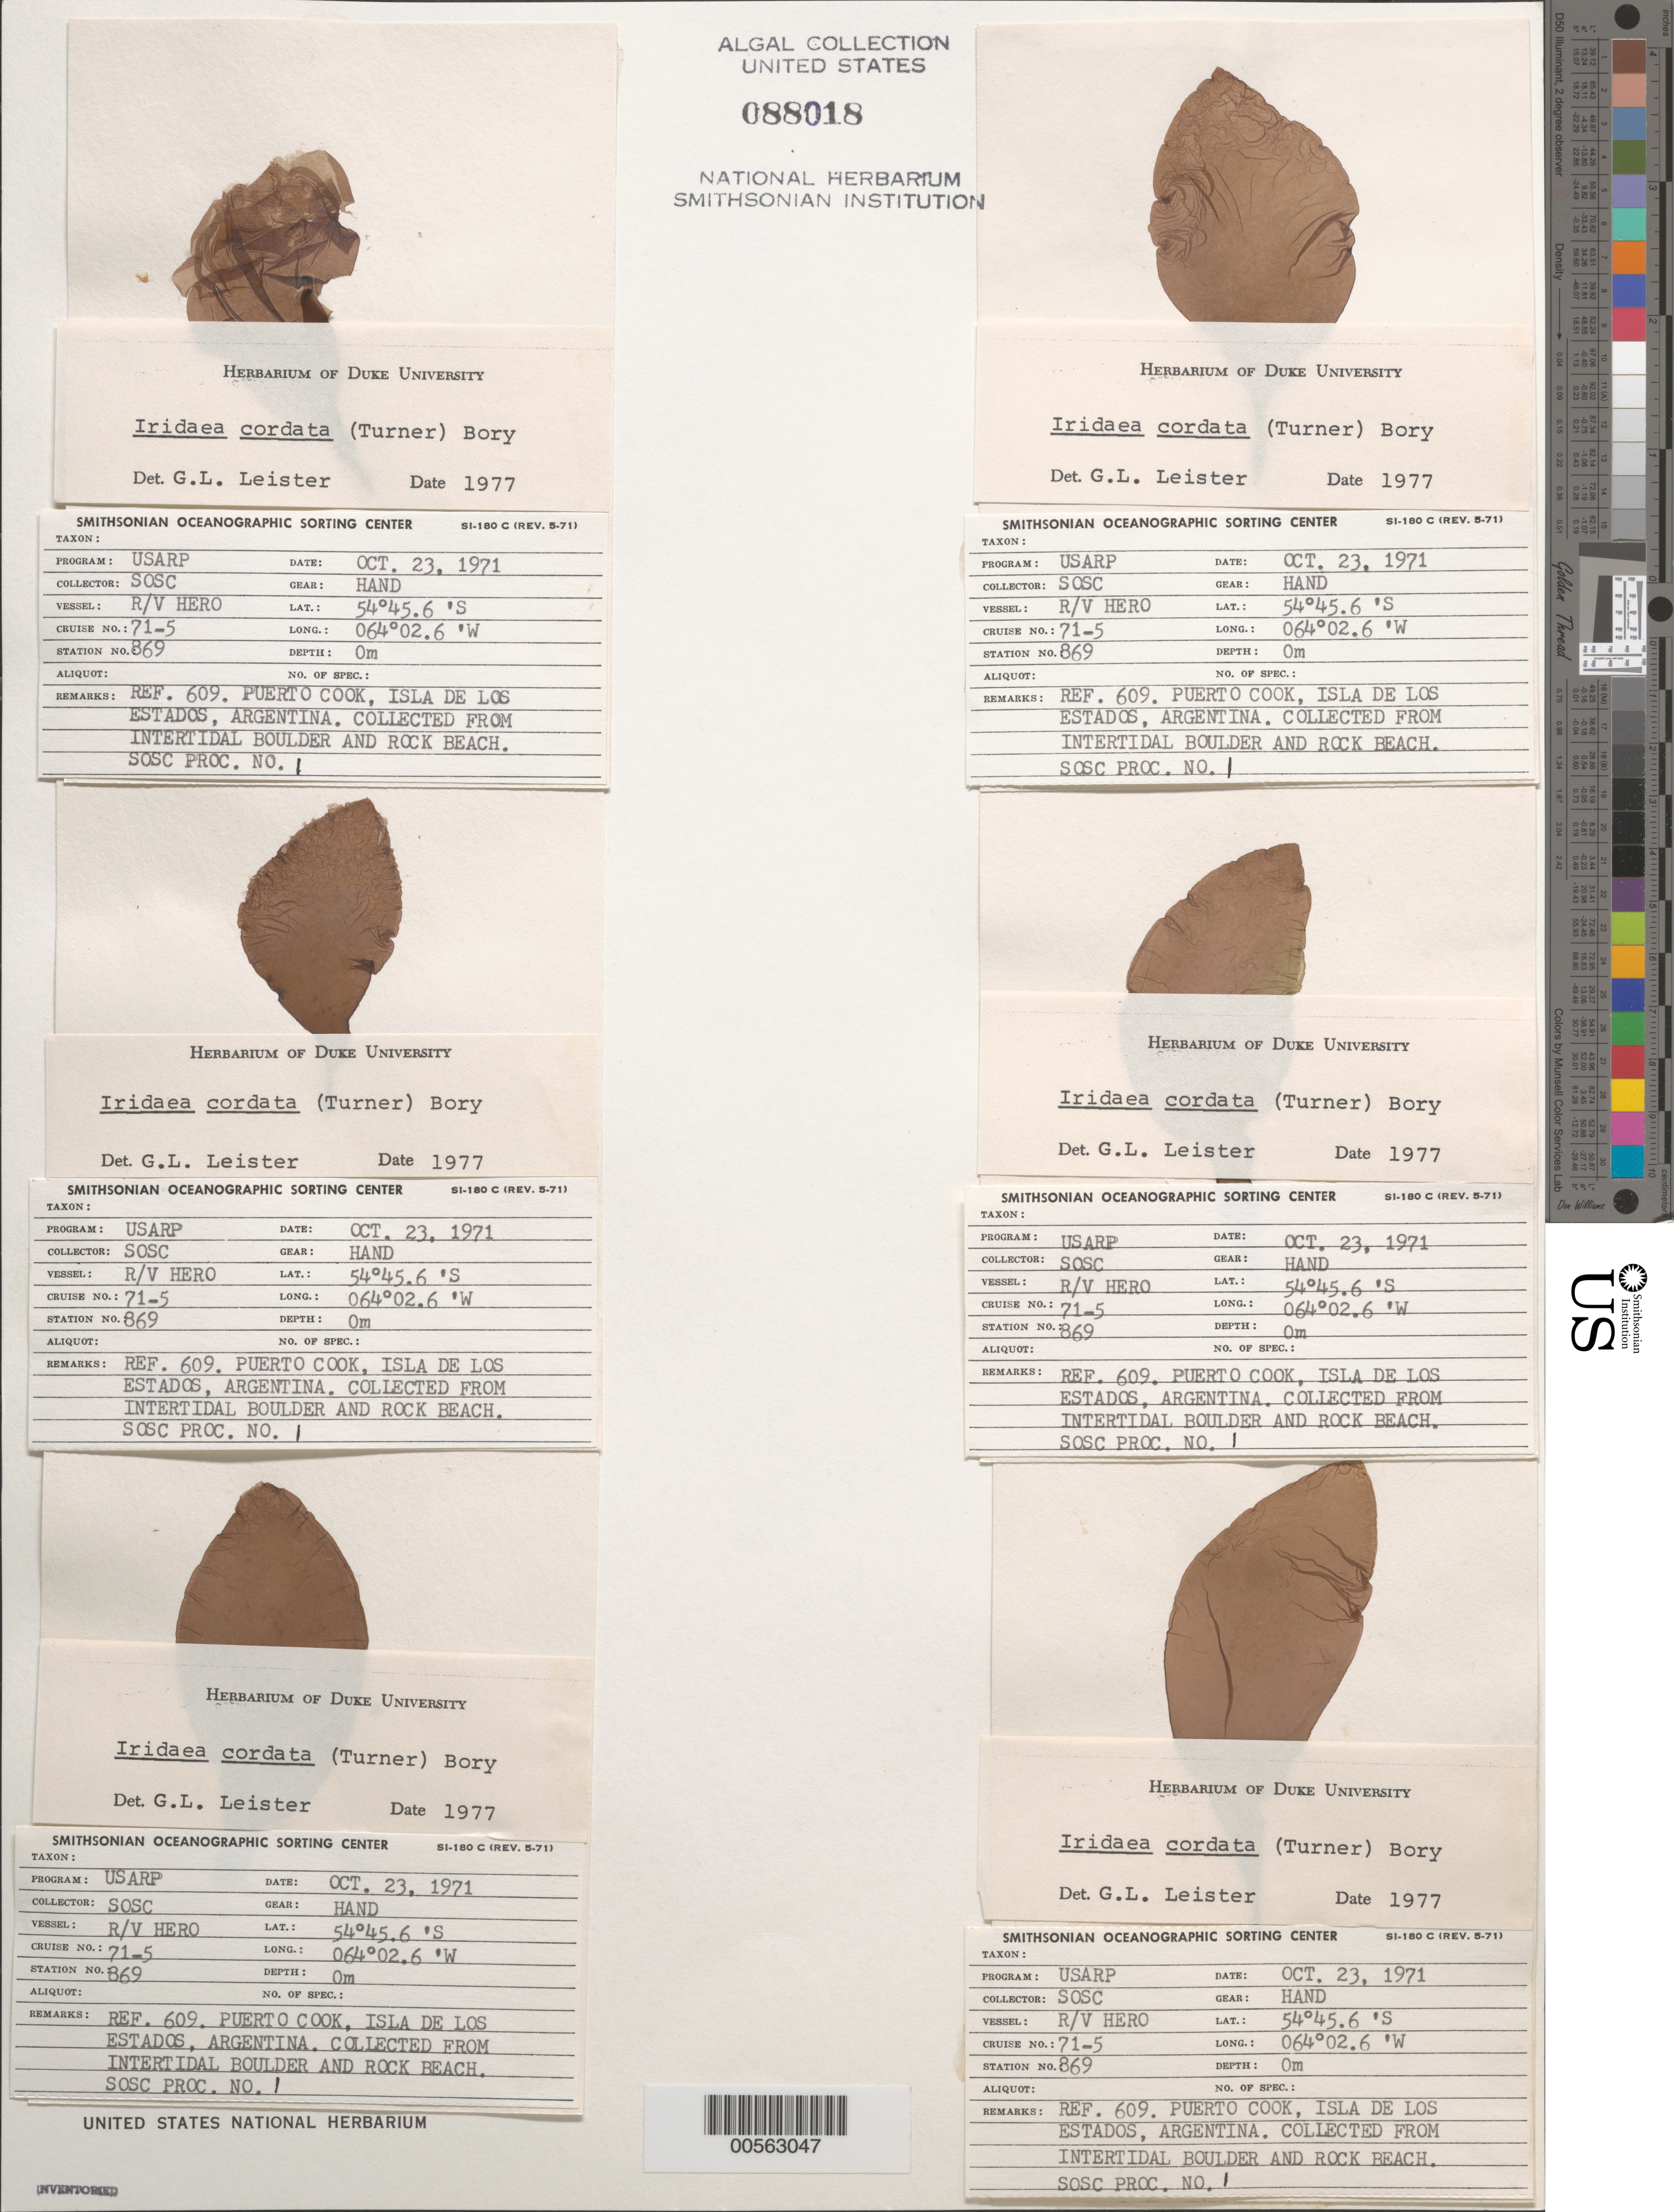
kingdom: Plantae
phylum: Rhodophyta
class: Florideophyceae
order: Gigartinales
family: Gigartinaceae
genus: Iridaea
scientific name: Iridaea cordata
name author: (Turner) Bory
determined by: Leister, G. L.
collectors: SOSC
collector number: Station 869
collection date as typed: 23 Oct 1971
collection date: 1971-10-23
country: Argentina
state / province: Tierra del Fuego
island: Isla de los Estados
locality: Puerto Cook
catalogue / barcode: US 88018